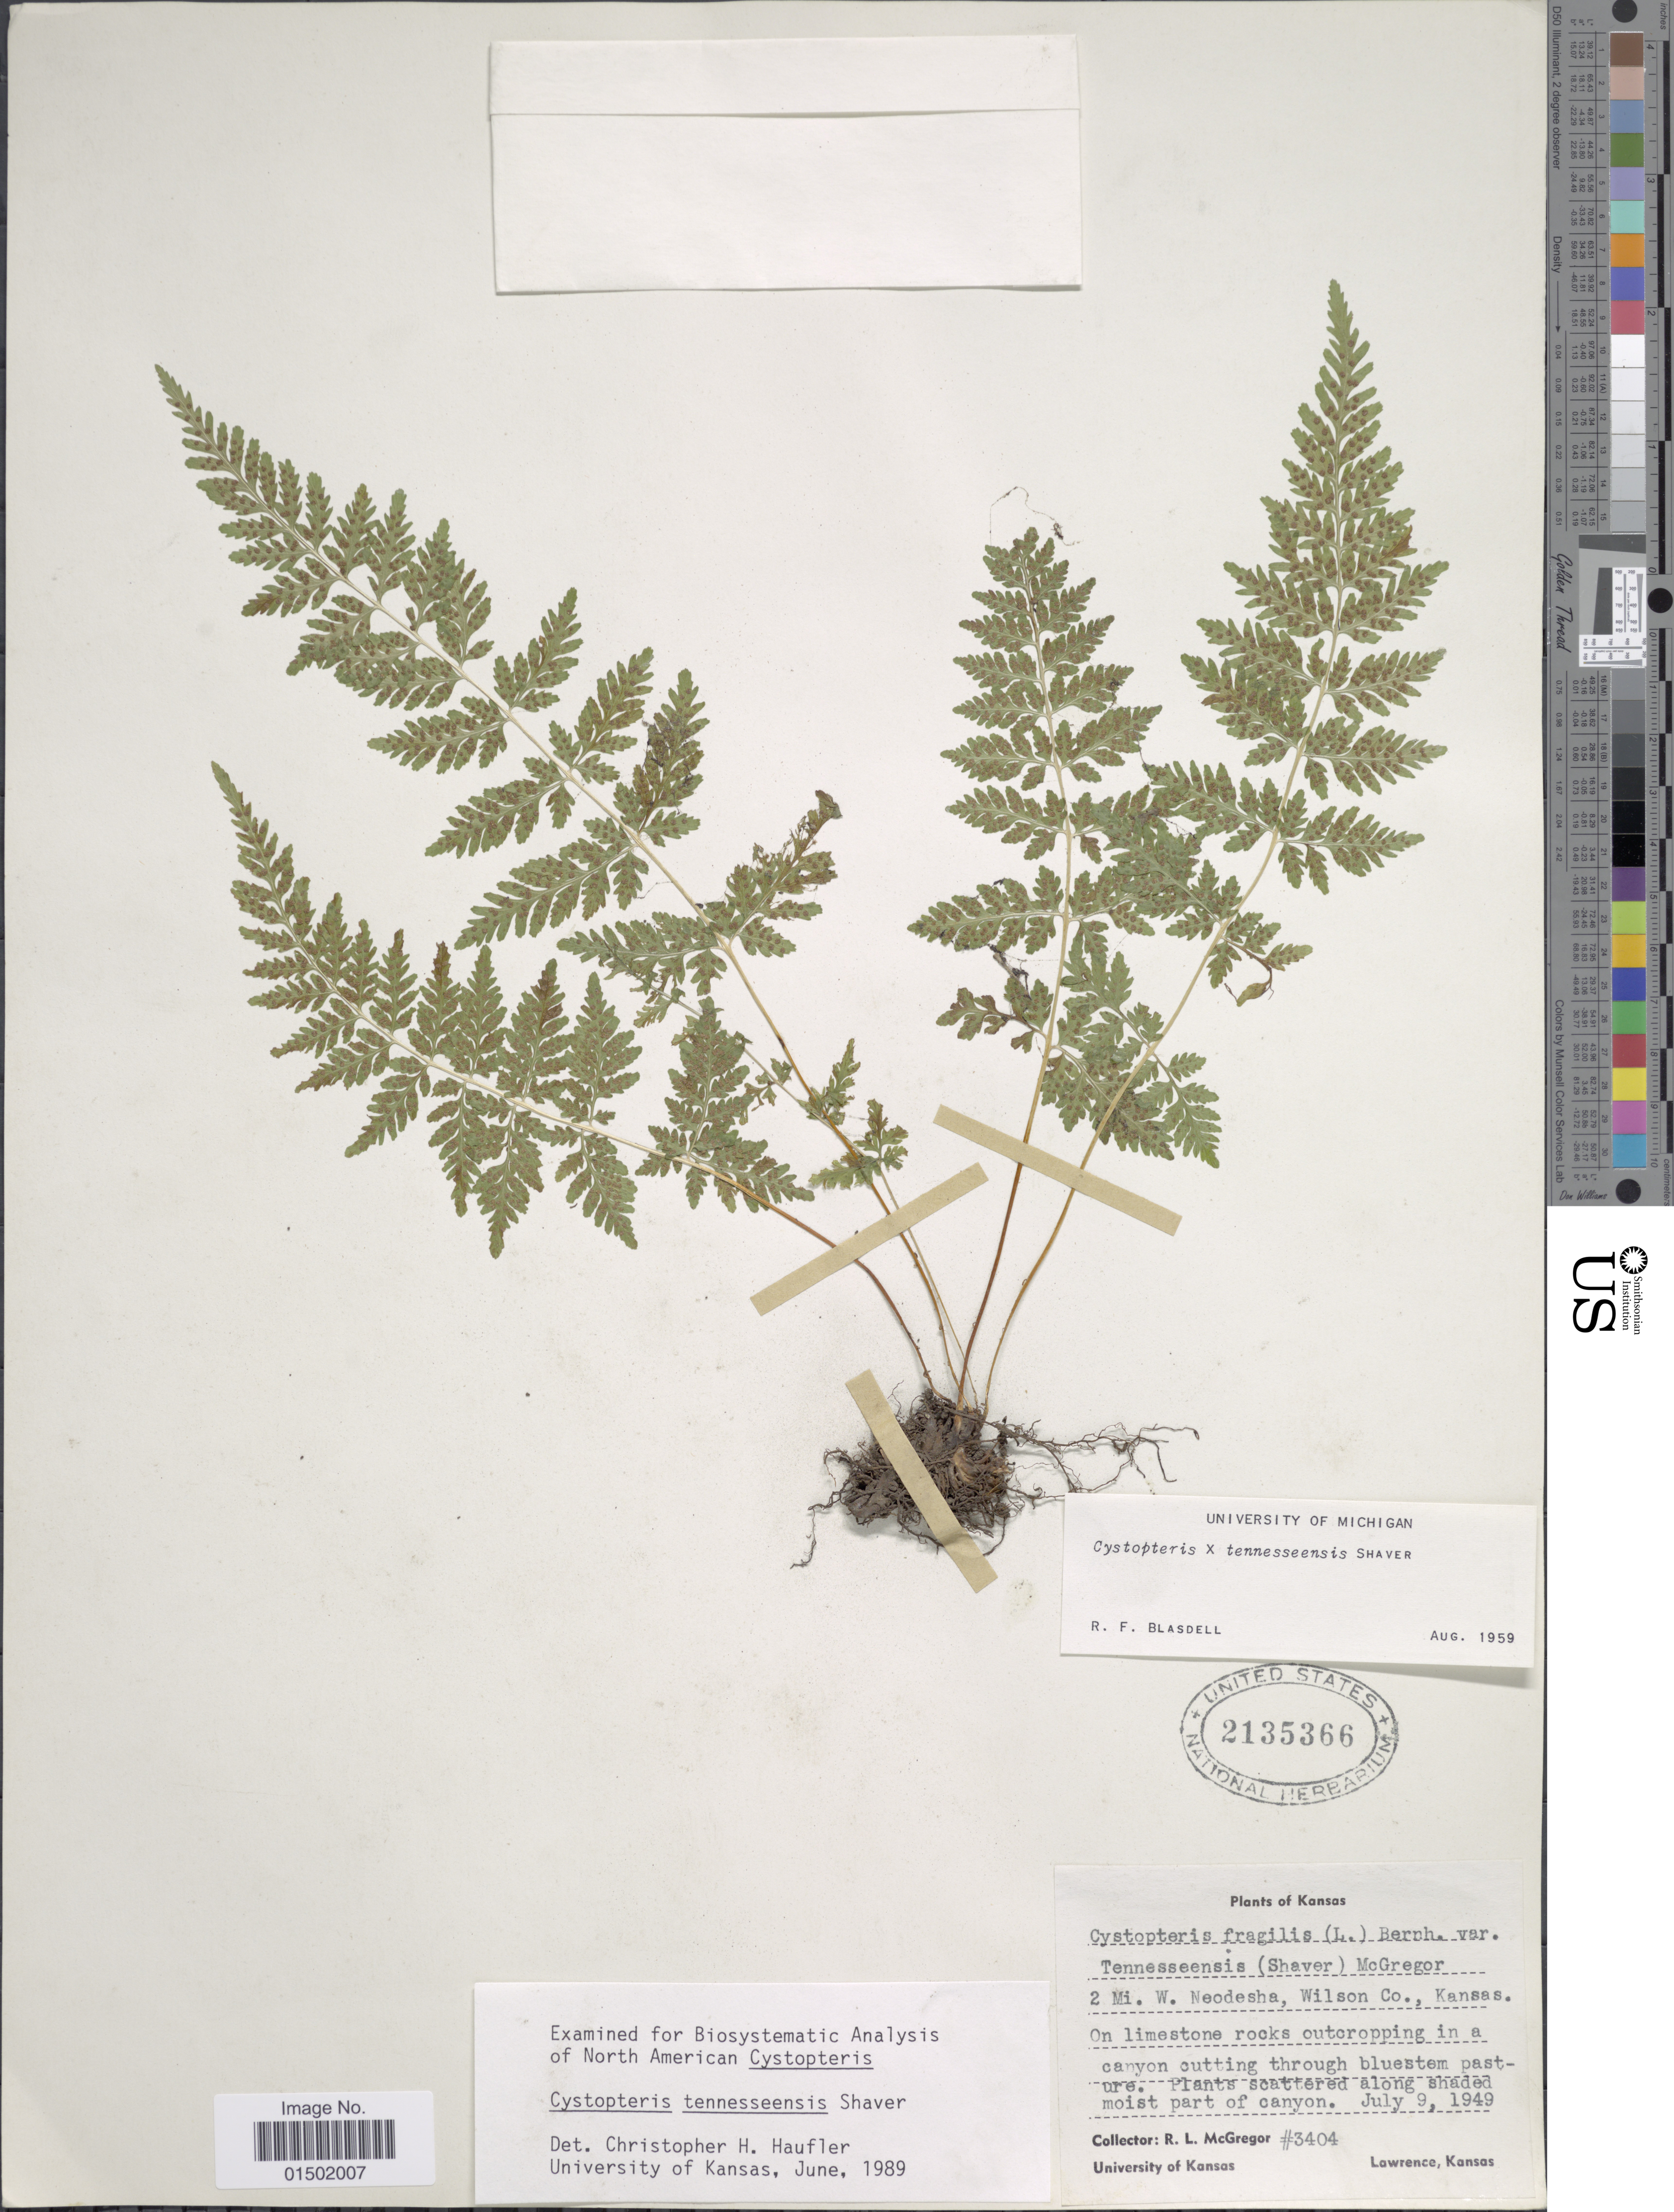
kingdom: Plantae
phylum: Tracheophyta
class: Polypodiopsida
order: Polypodiales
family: Cystopteridaceae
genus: Cystopteris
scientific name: Cystopteris tennesseensis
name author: Shaver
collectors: R. McGregor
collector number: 3404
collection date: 1949-07-09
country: United States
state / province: Kansas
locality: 2 Mi. W. Neodesha, Wilson Co.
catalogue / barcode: US 2135366